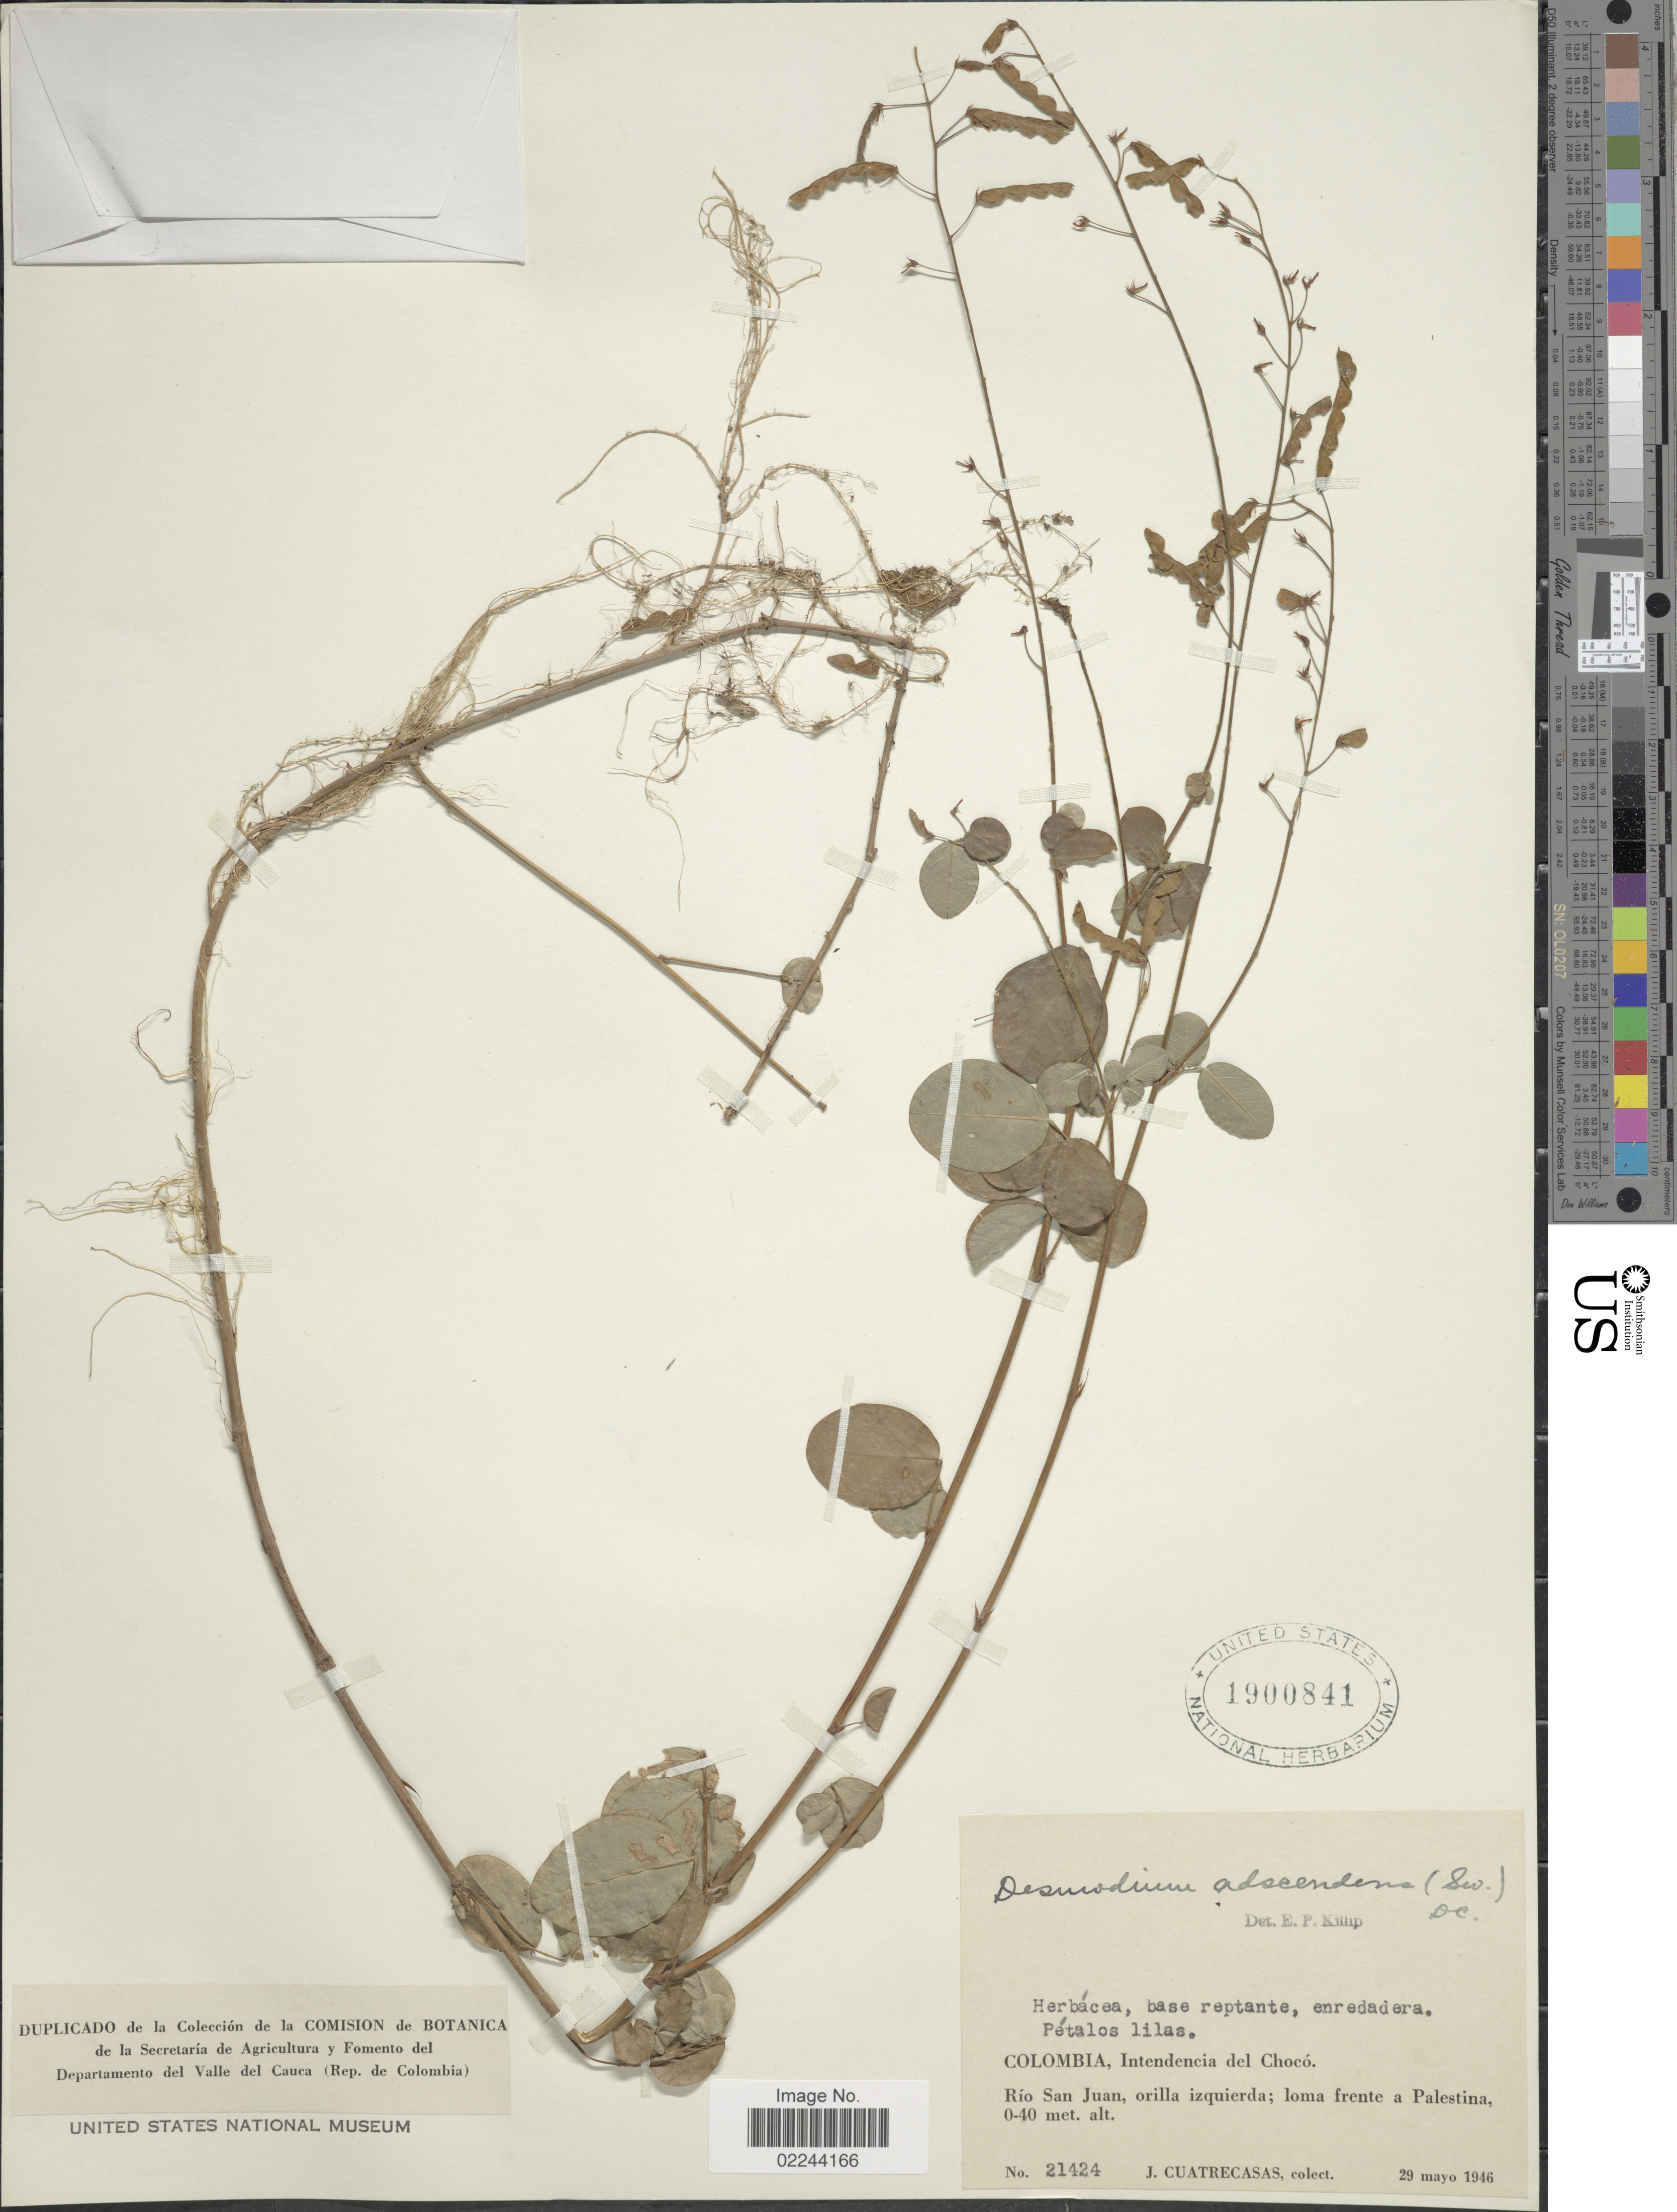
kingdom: Plantae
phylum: Tracheophyta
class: Magnoliopsida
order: Fabales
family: Fabaceae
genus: Grona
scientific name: Grona adscendens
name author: (Sw.) H. Ohashi & K. Ohashi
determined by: Strong, Mark T., (BOT), Smithsonian Institution - National Museum of Natural History (UNITED STATES)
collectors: J. Cuatrecasas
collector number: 21424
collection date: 1946-05-29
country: Colombia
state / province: Chocó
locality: Intendencia del Chocó, Río San Juan, orilla izquierda; loma frente a Palestina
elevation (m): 0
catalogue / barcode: US 1990841